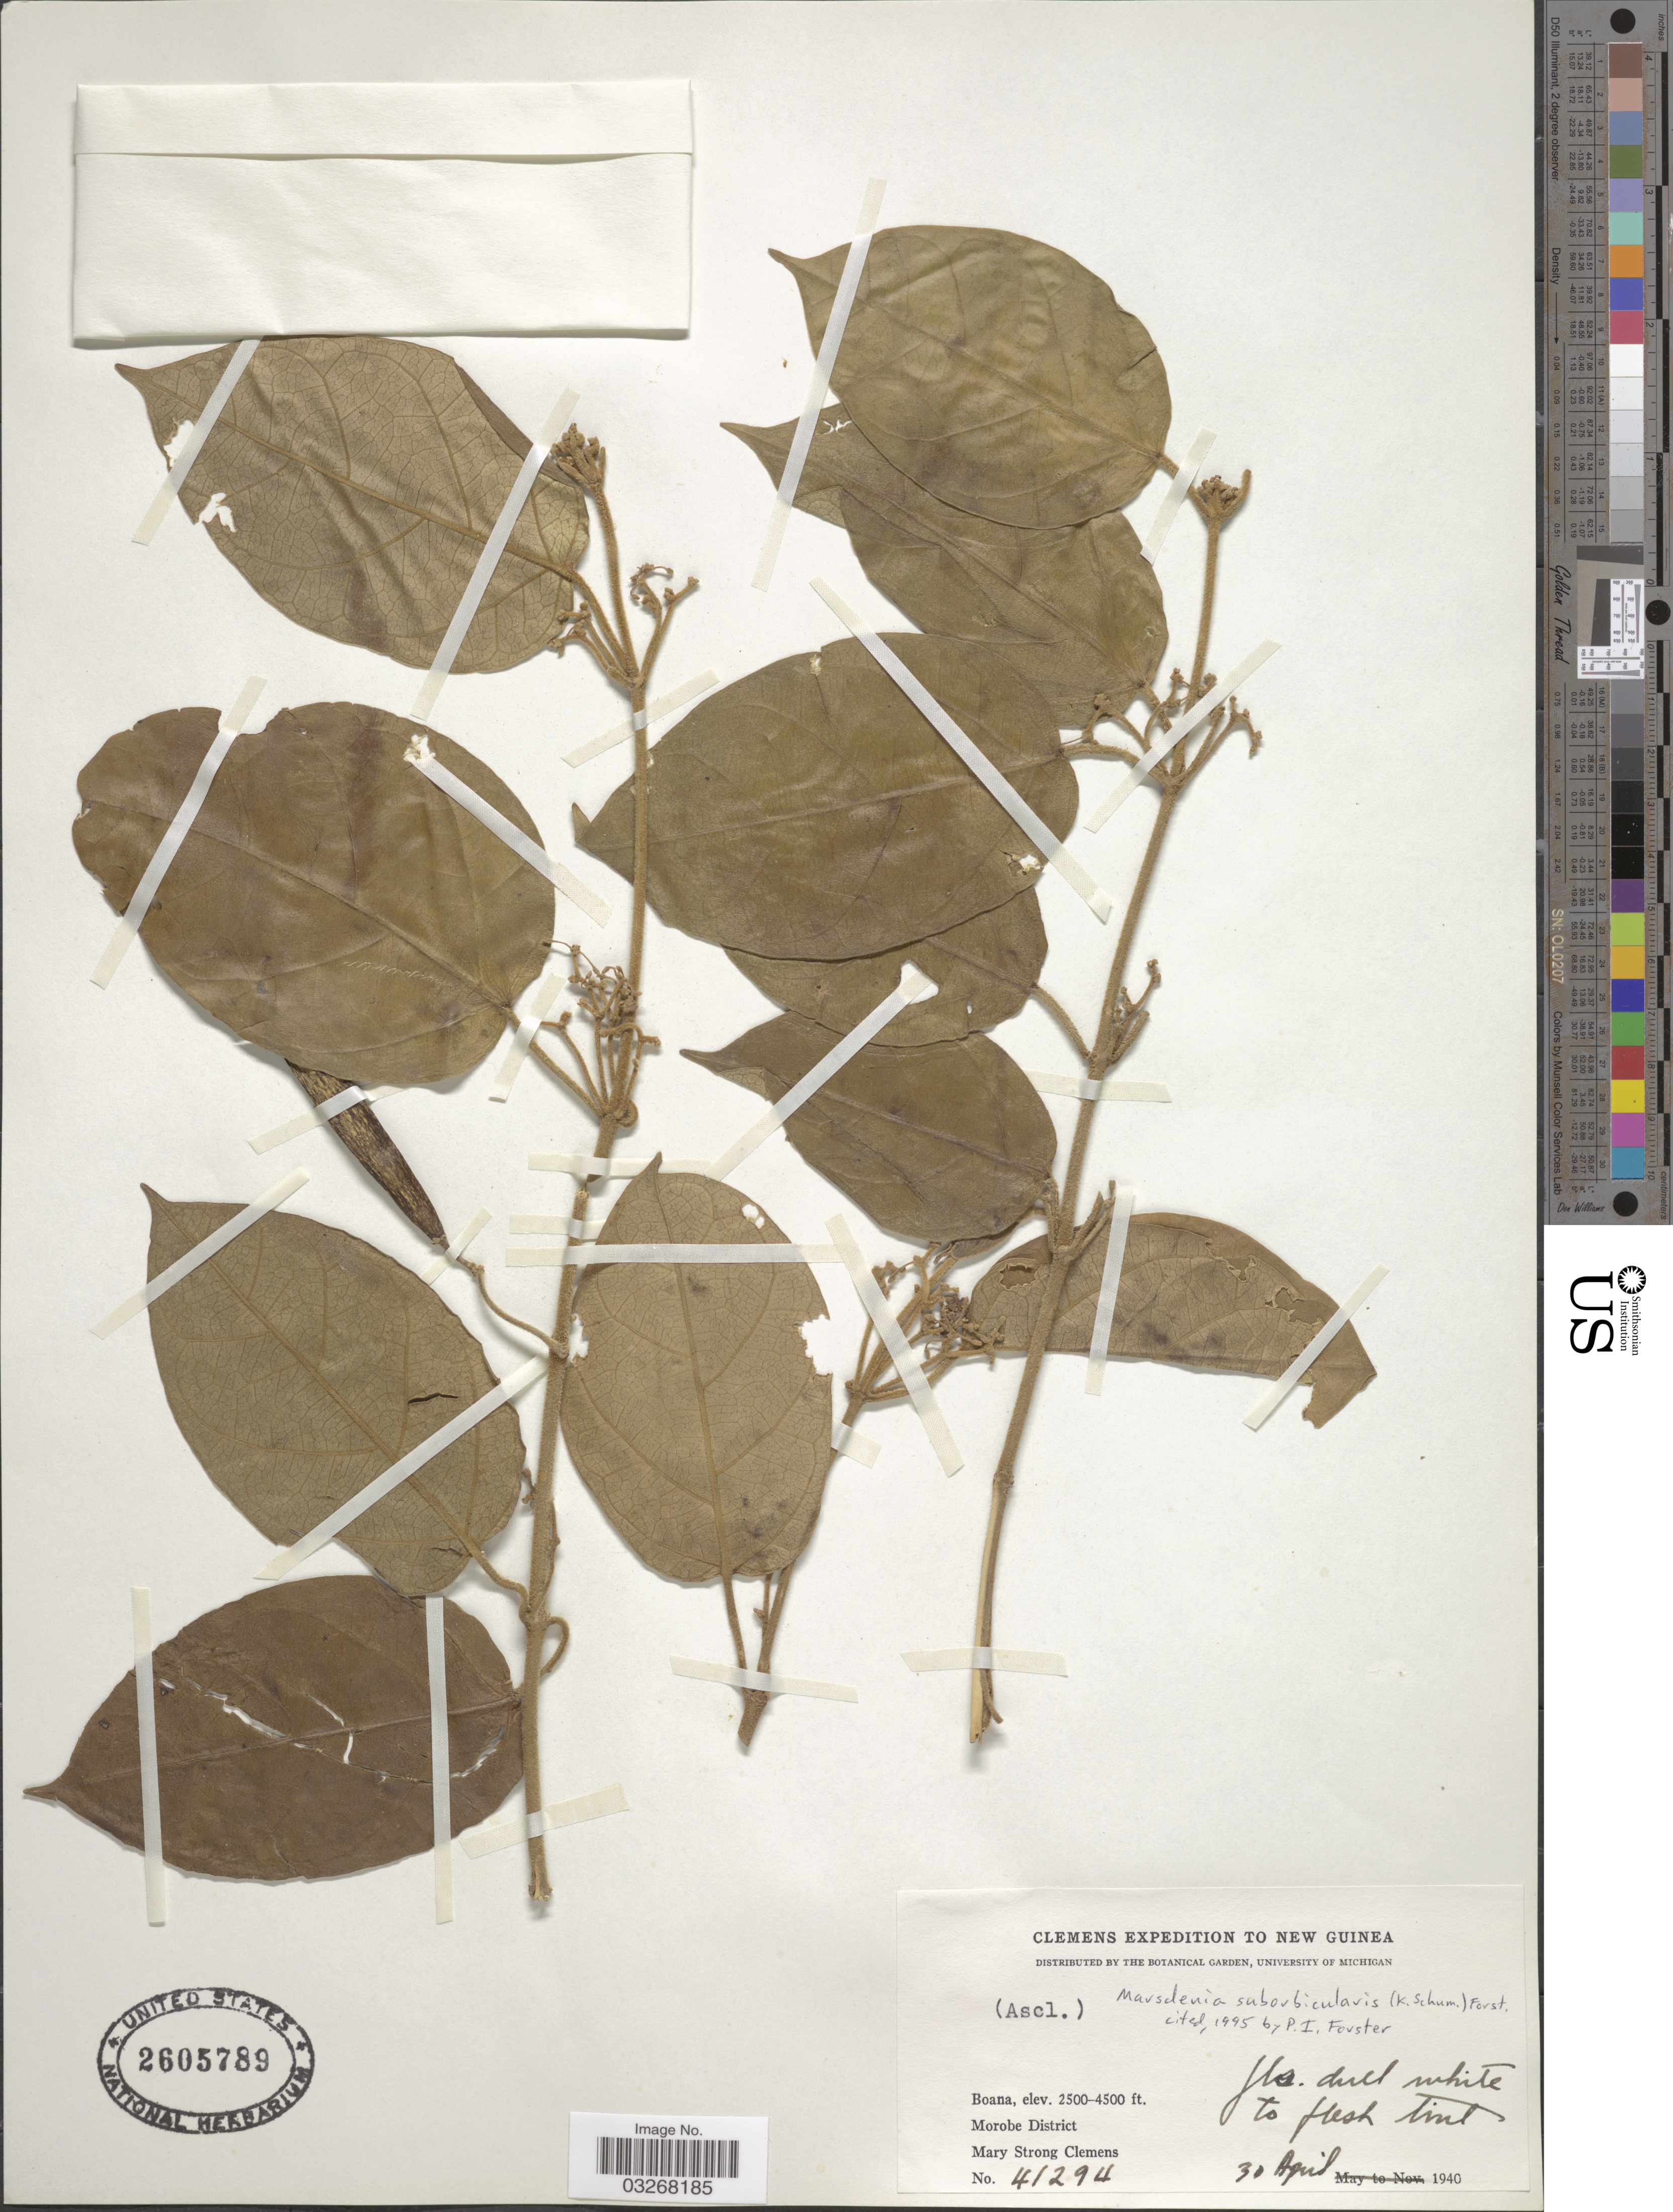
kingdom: Plantae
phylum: Tracheophyta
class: Magnoliopsida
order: Gentianales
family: Apocynaceae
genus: Marsdenia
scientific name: Marsdenia suborbicularis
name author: (K. Schum.) P.I. Forst.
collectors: M. S. Clemens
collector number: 41294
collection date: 1940-04-30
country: Papua New Guinea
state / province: Morobe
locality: New Guinea, Boana, Morobe District.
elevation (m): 762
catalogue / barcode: US 2605789